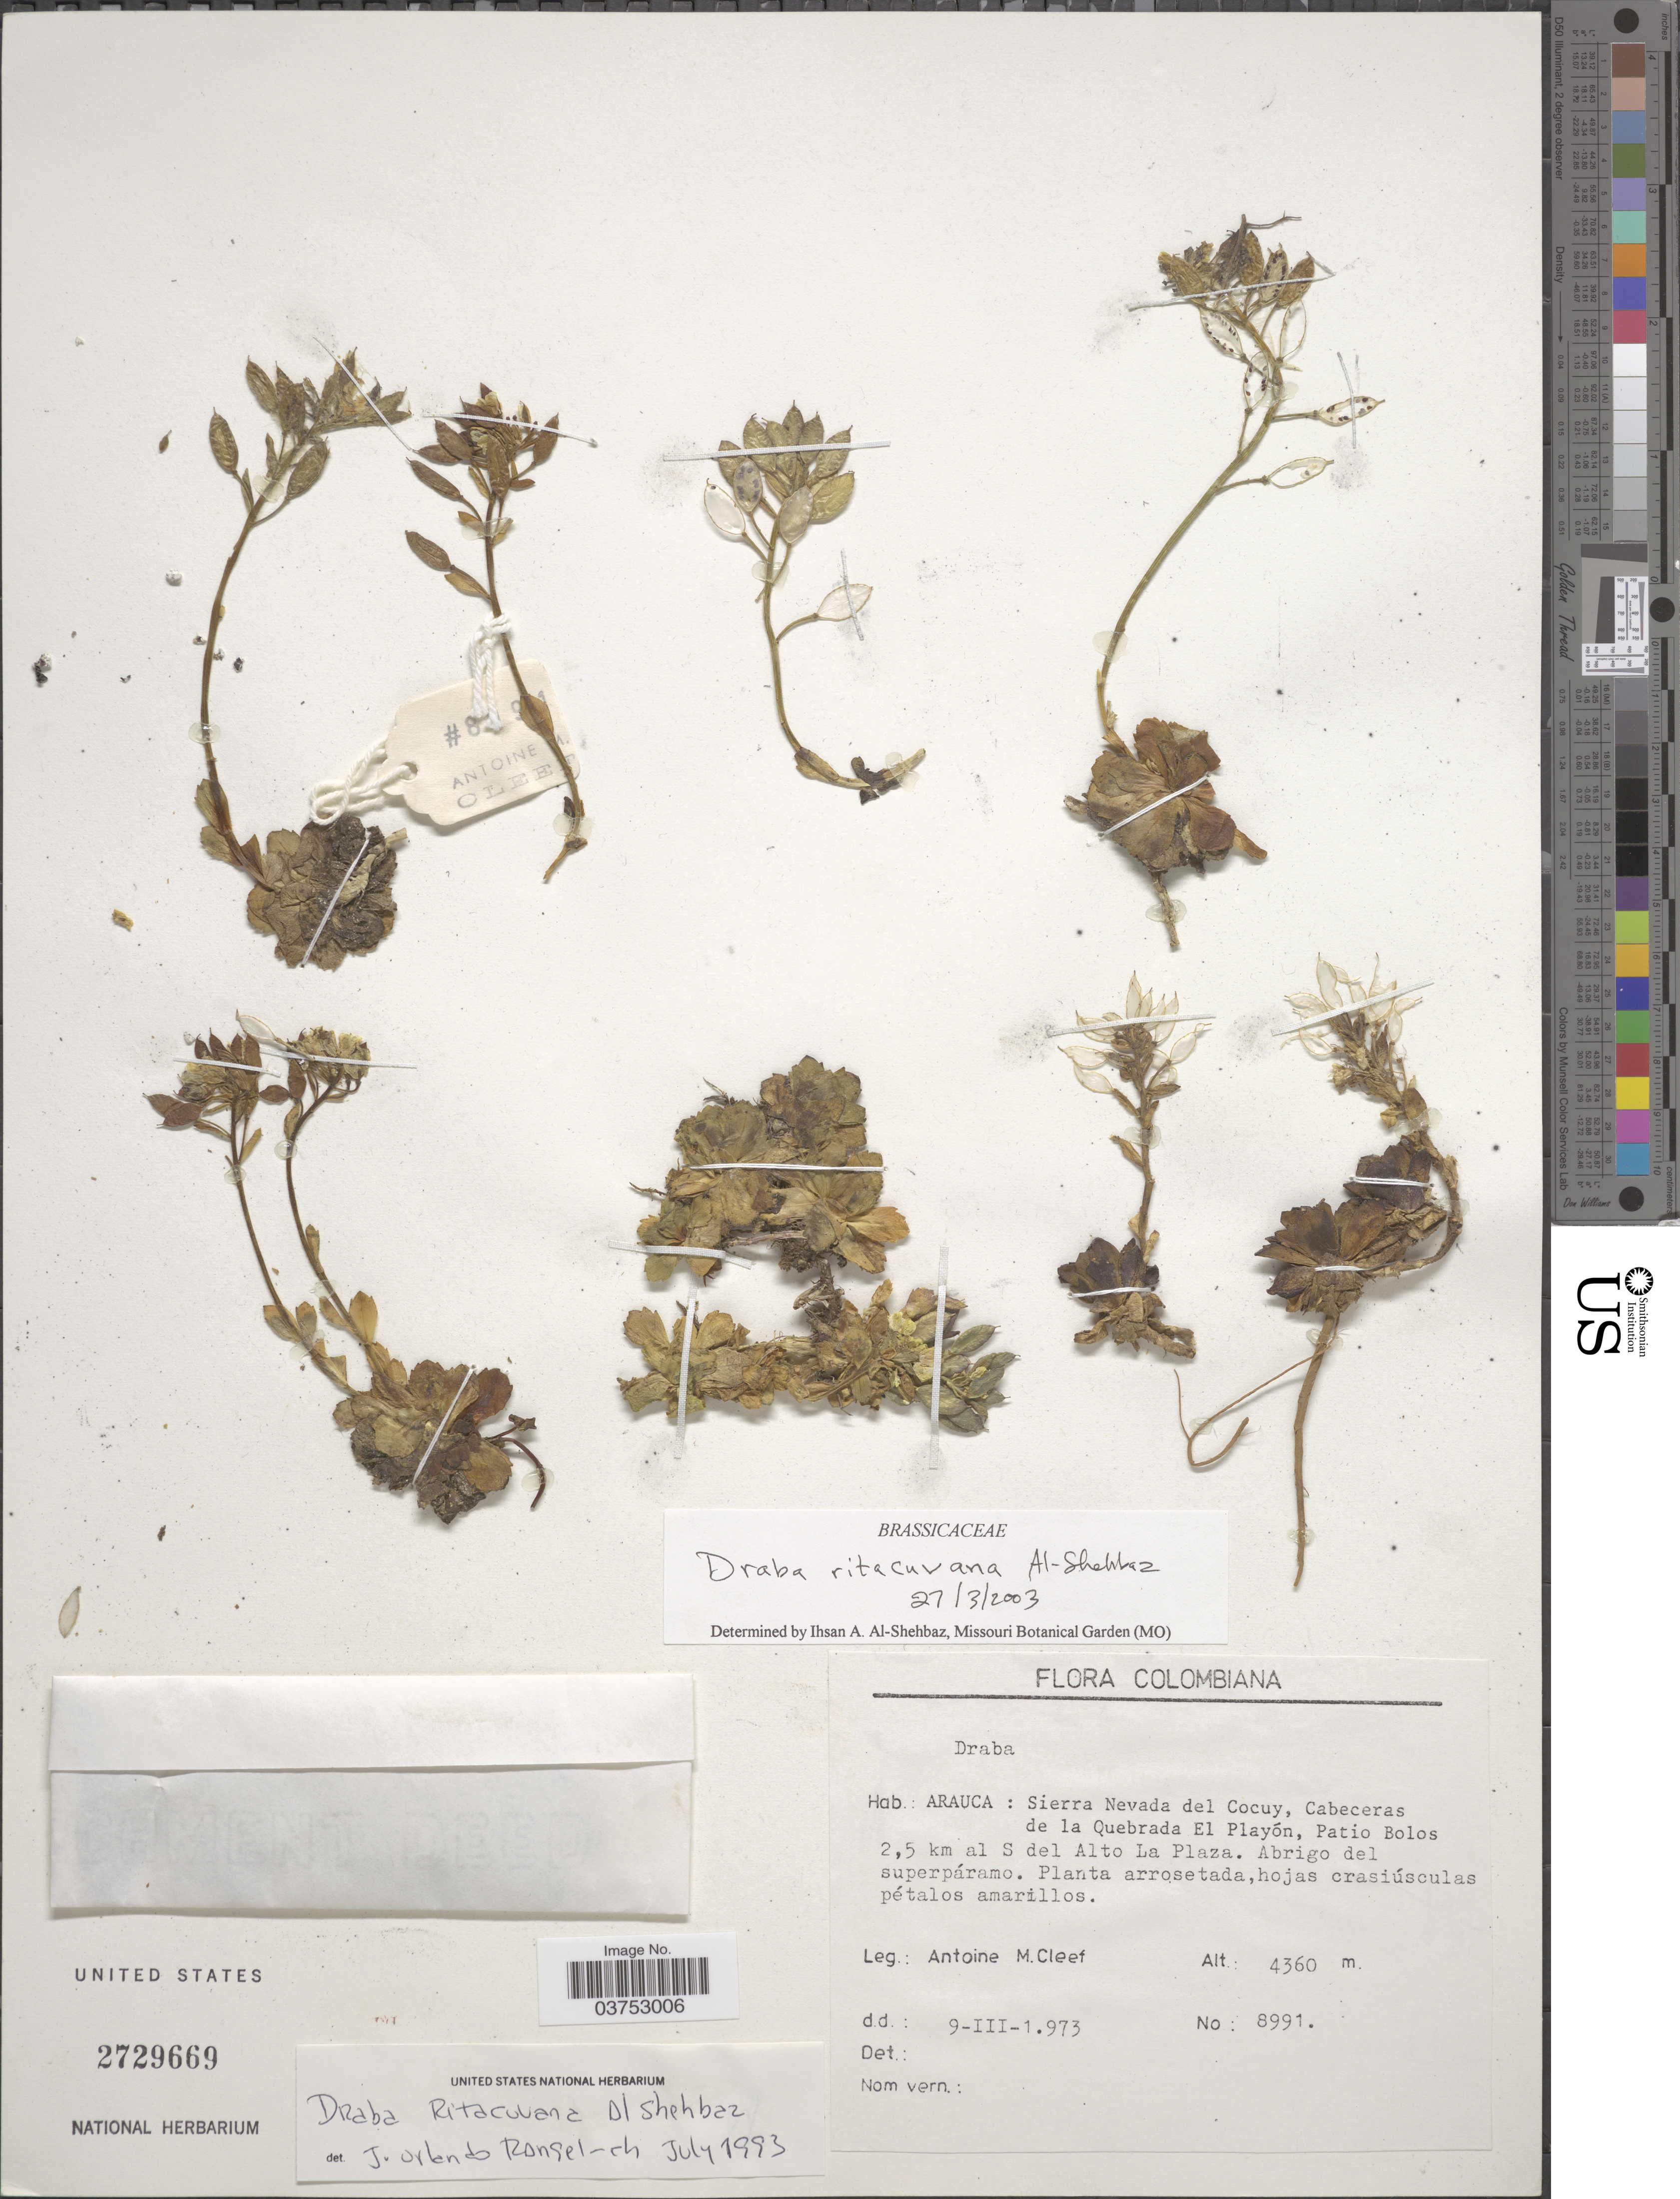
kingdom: Plantae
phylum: Tracheophyta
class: Magnoliopsida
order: Brassicales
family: Brassicaceae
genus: Draba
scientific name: Draba ritacuvana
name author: (A. Gray) Al-Shehbaz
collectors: A. M. Cleef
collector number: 8991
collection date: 1973-03-09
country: Colombia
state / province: Arauca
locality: Sierra Nevada del Cocuy, Cabeceras de la Quebrada El Playón, Patio Bolos 2.5 km al S del Alto La Plaza.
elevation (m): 4360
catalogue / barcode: US 2729669